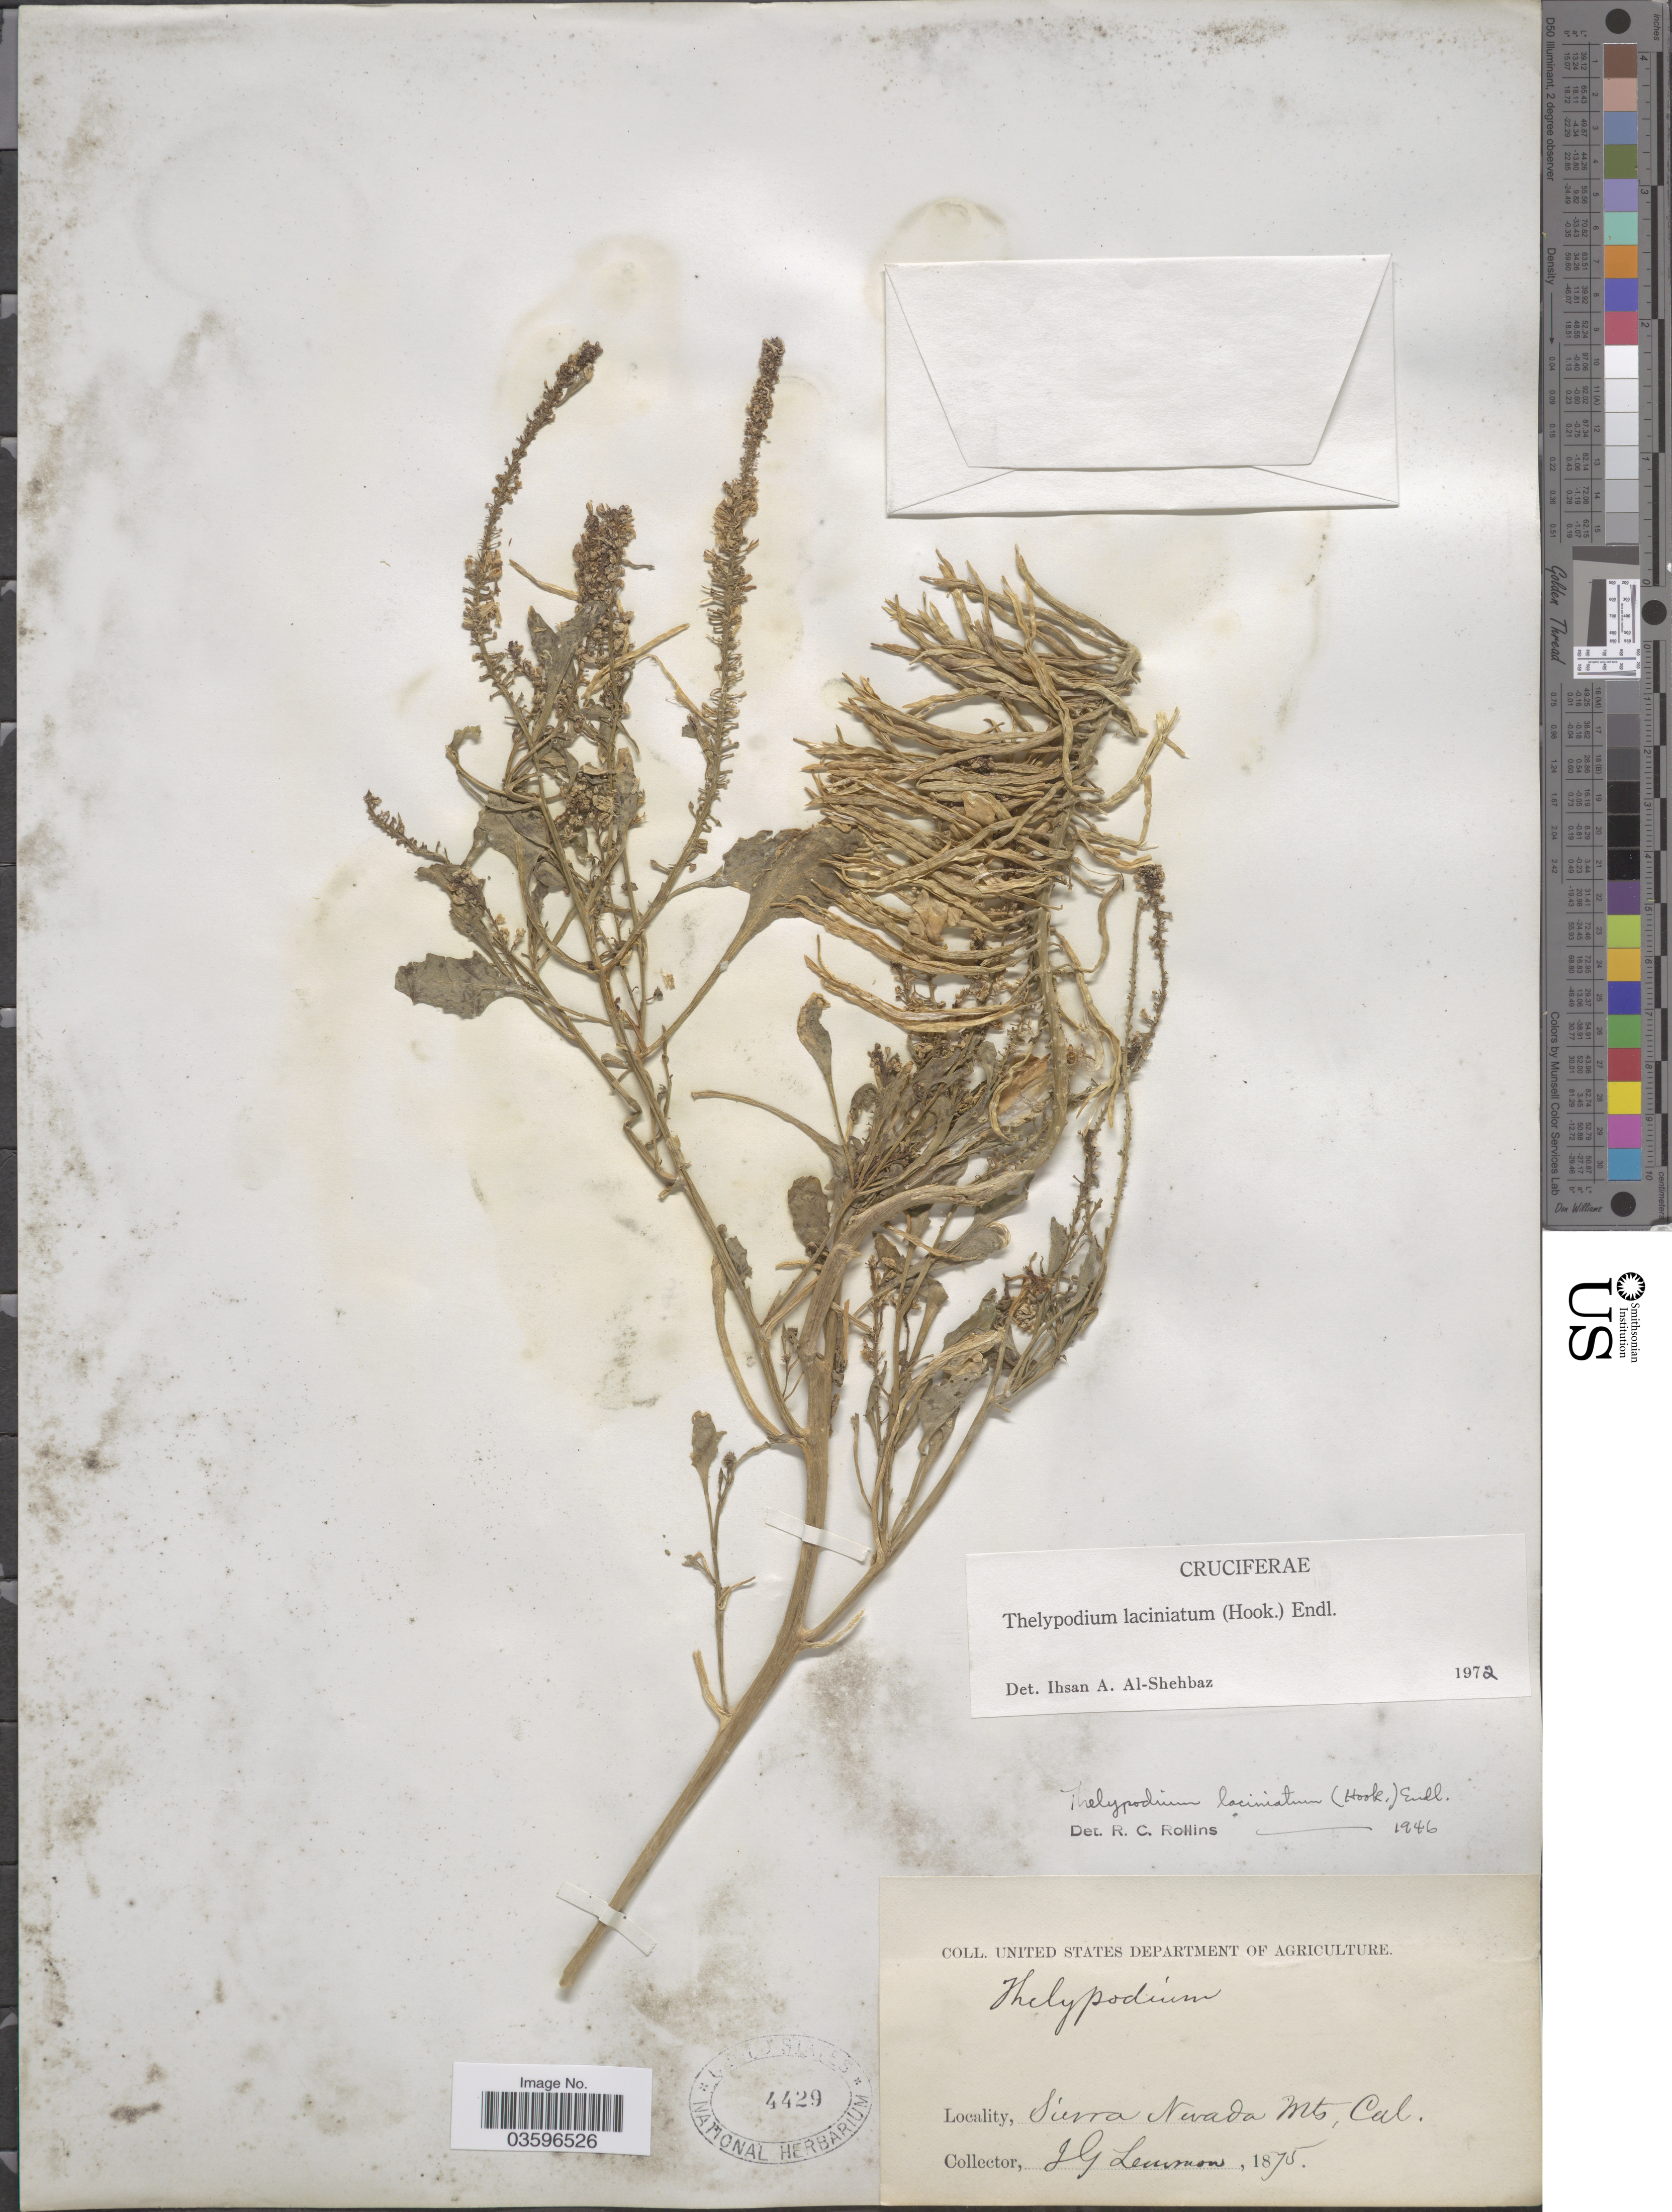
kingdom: Plantae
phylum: Tracheophyta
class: Magnoliopsida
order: Brassicales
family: Brassicaceae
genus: Thelypodium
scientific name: Thelypodium laciniatum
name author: (Hook.) Endl.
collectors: J. Lemmon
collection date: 1875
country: United States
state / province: California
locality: Sierra Nevada Mts.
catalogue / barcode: US 4429